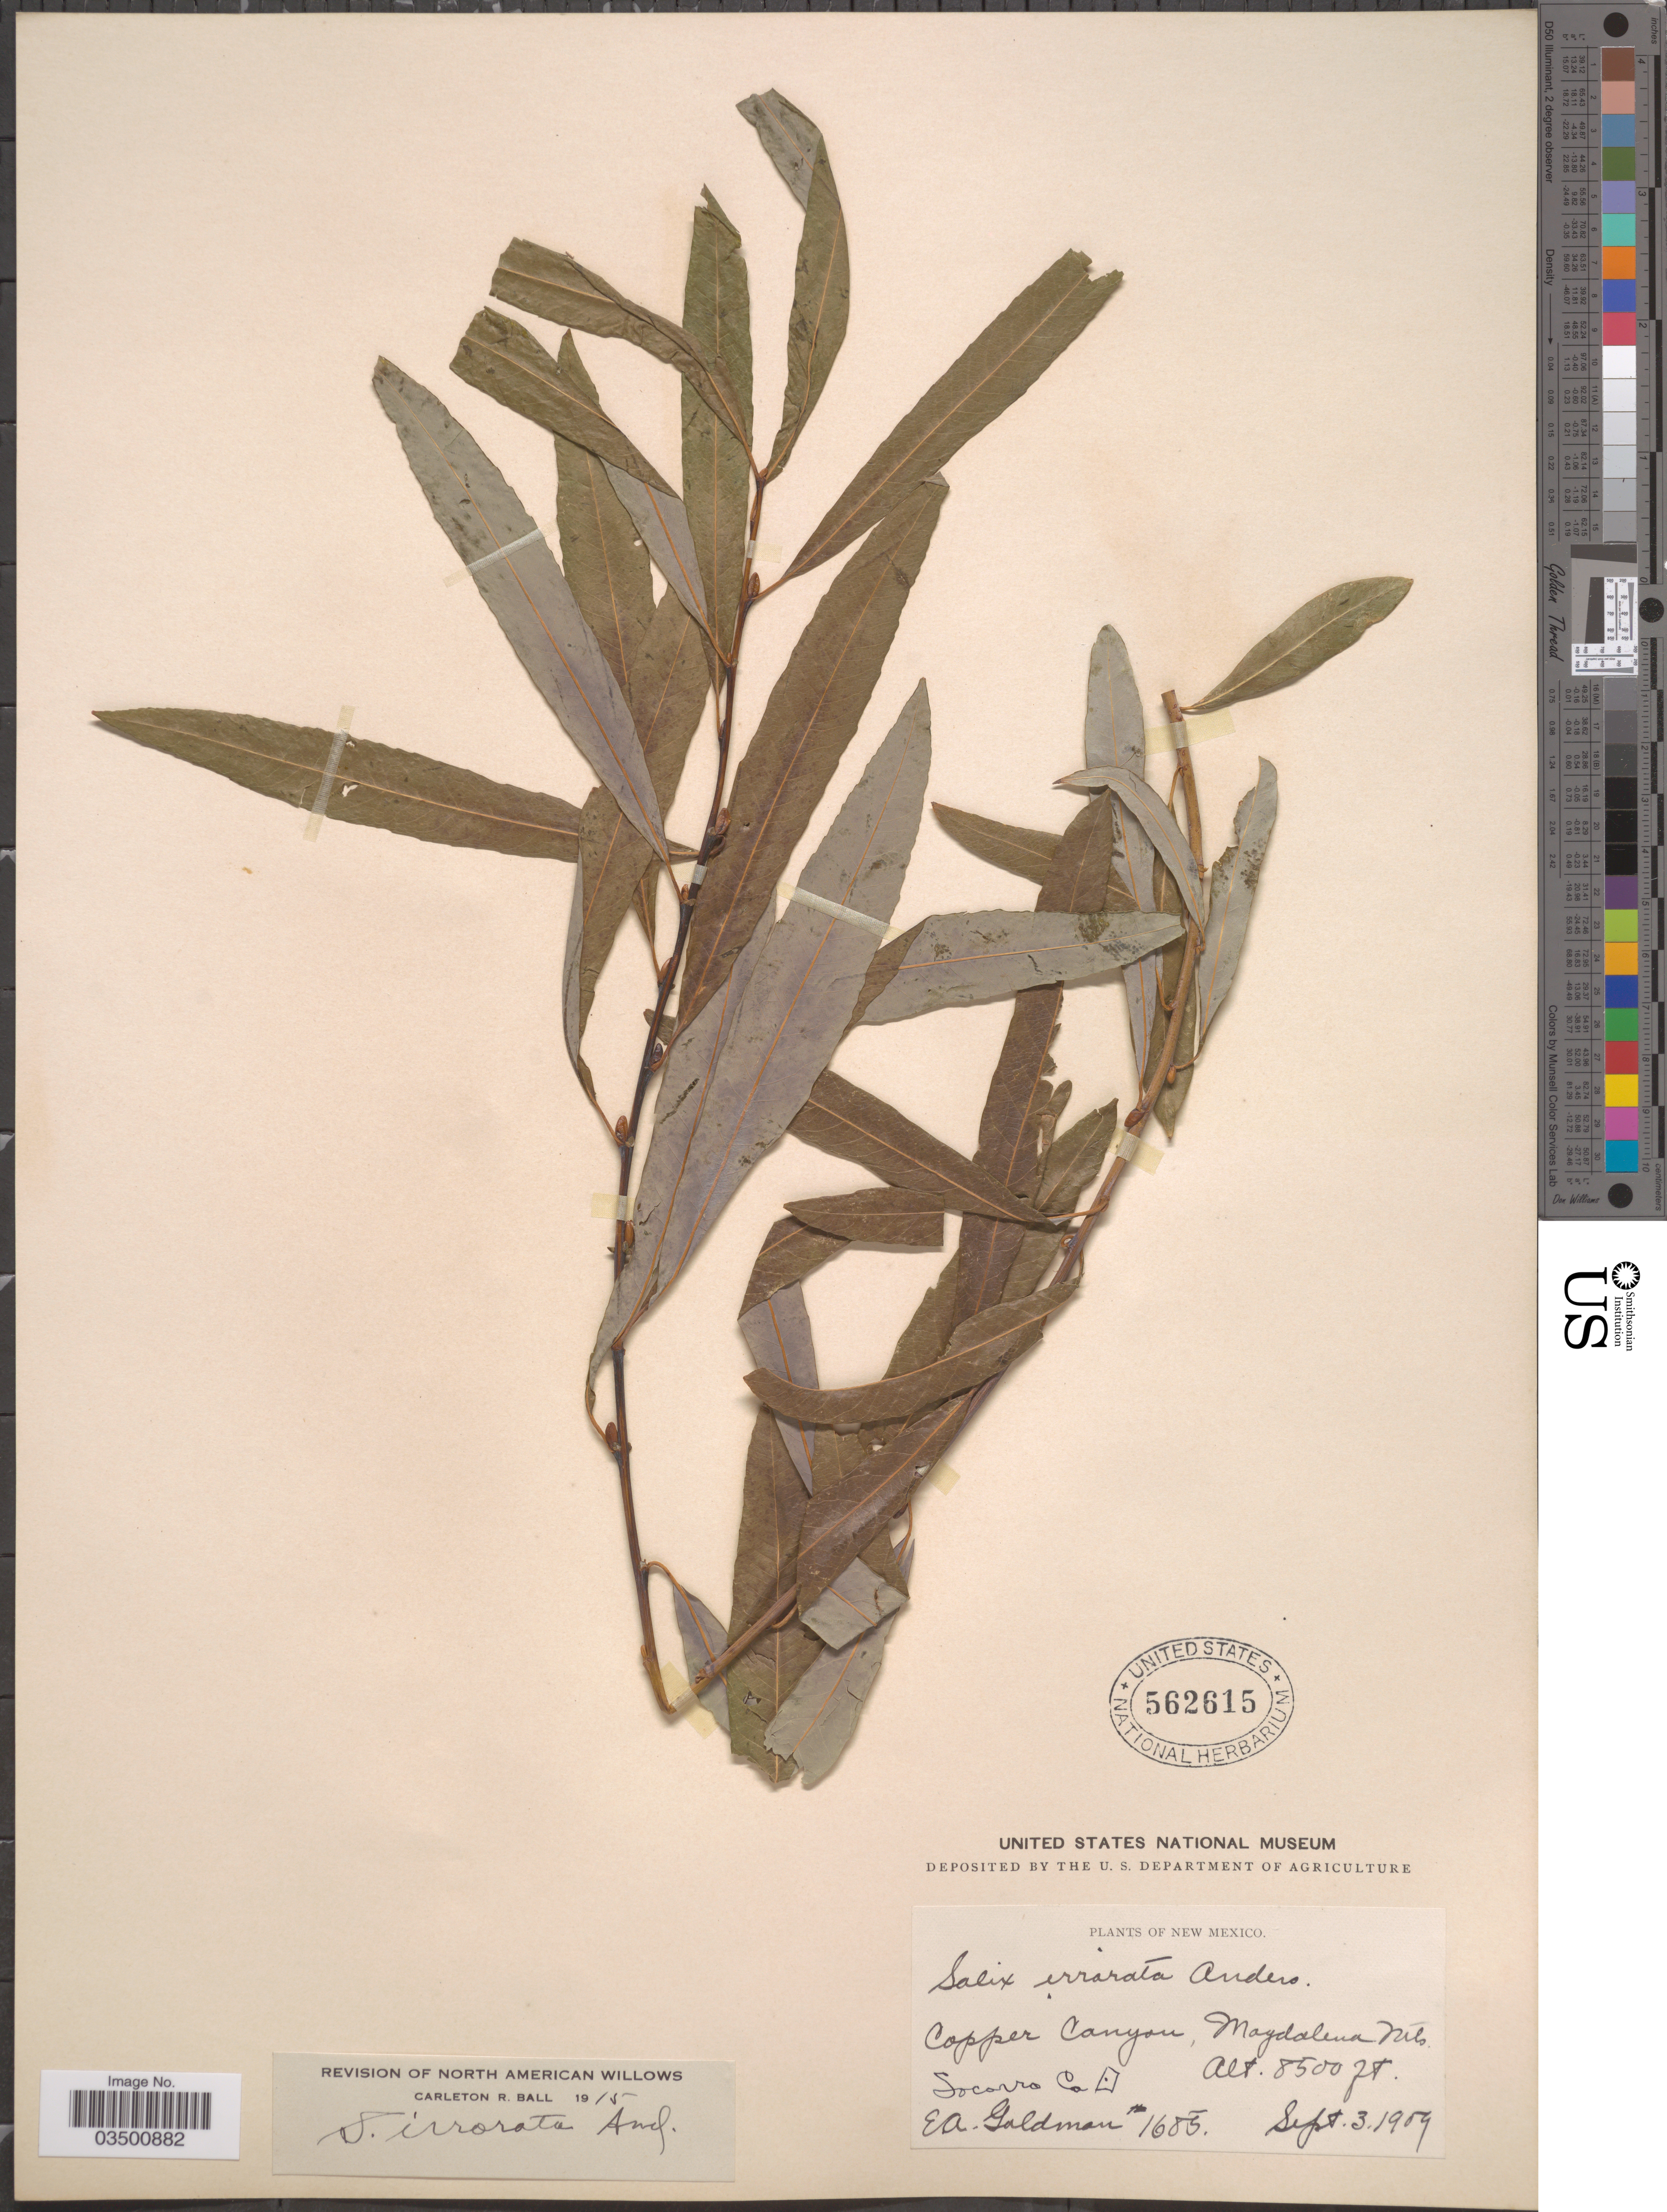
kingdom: Plantae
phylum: Tracheophyta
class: Magnoliopsida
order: Malpighiales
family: Salicaceae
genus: Salix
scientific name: Salix irrorata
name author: Andersson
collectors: E. A. Goldman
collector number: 1685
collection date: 1909-09-03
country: United States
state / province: New Mexico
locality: Copper Canyon, Magdalena Mts. Socorro Co.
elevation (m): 2591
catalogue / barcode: US 562615